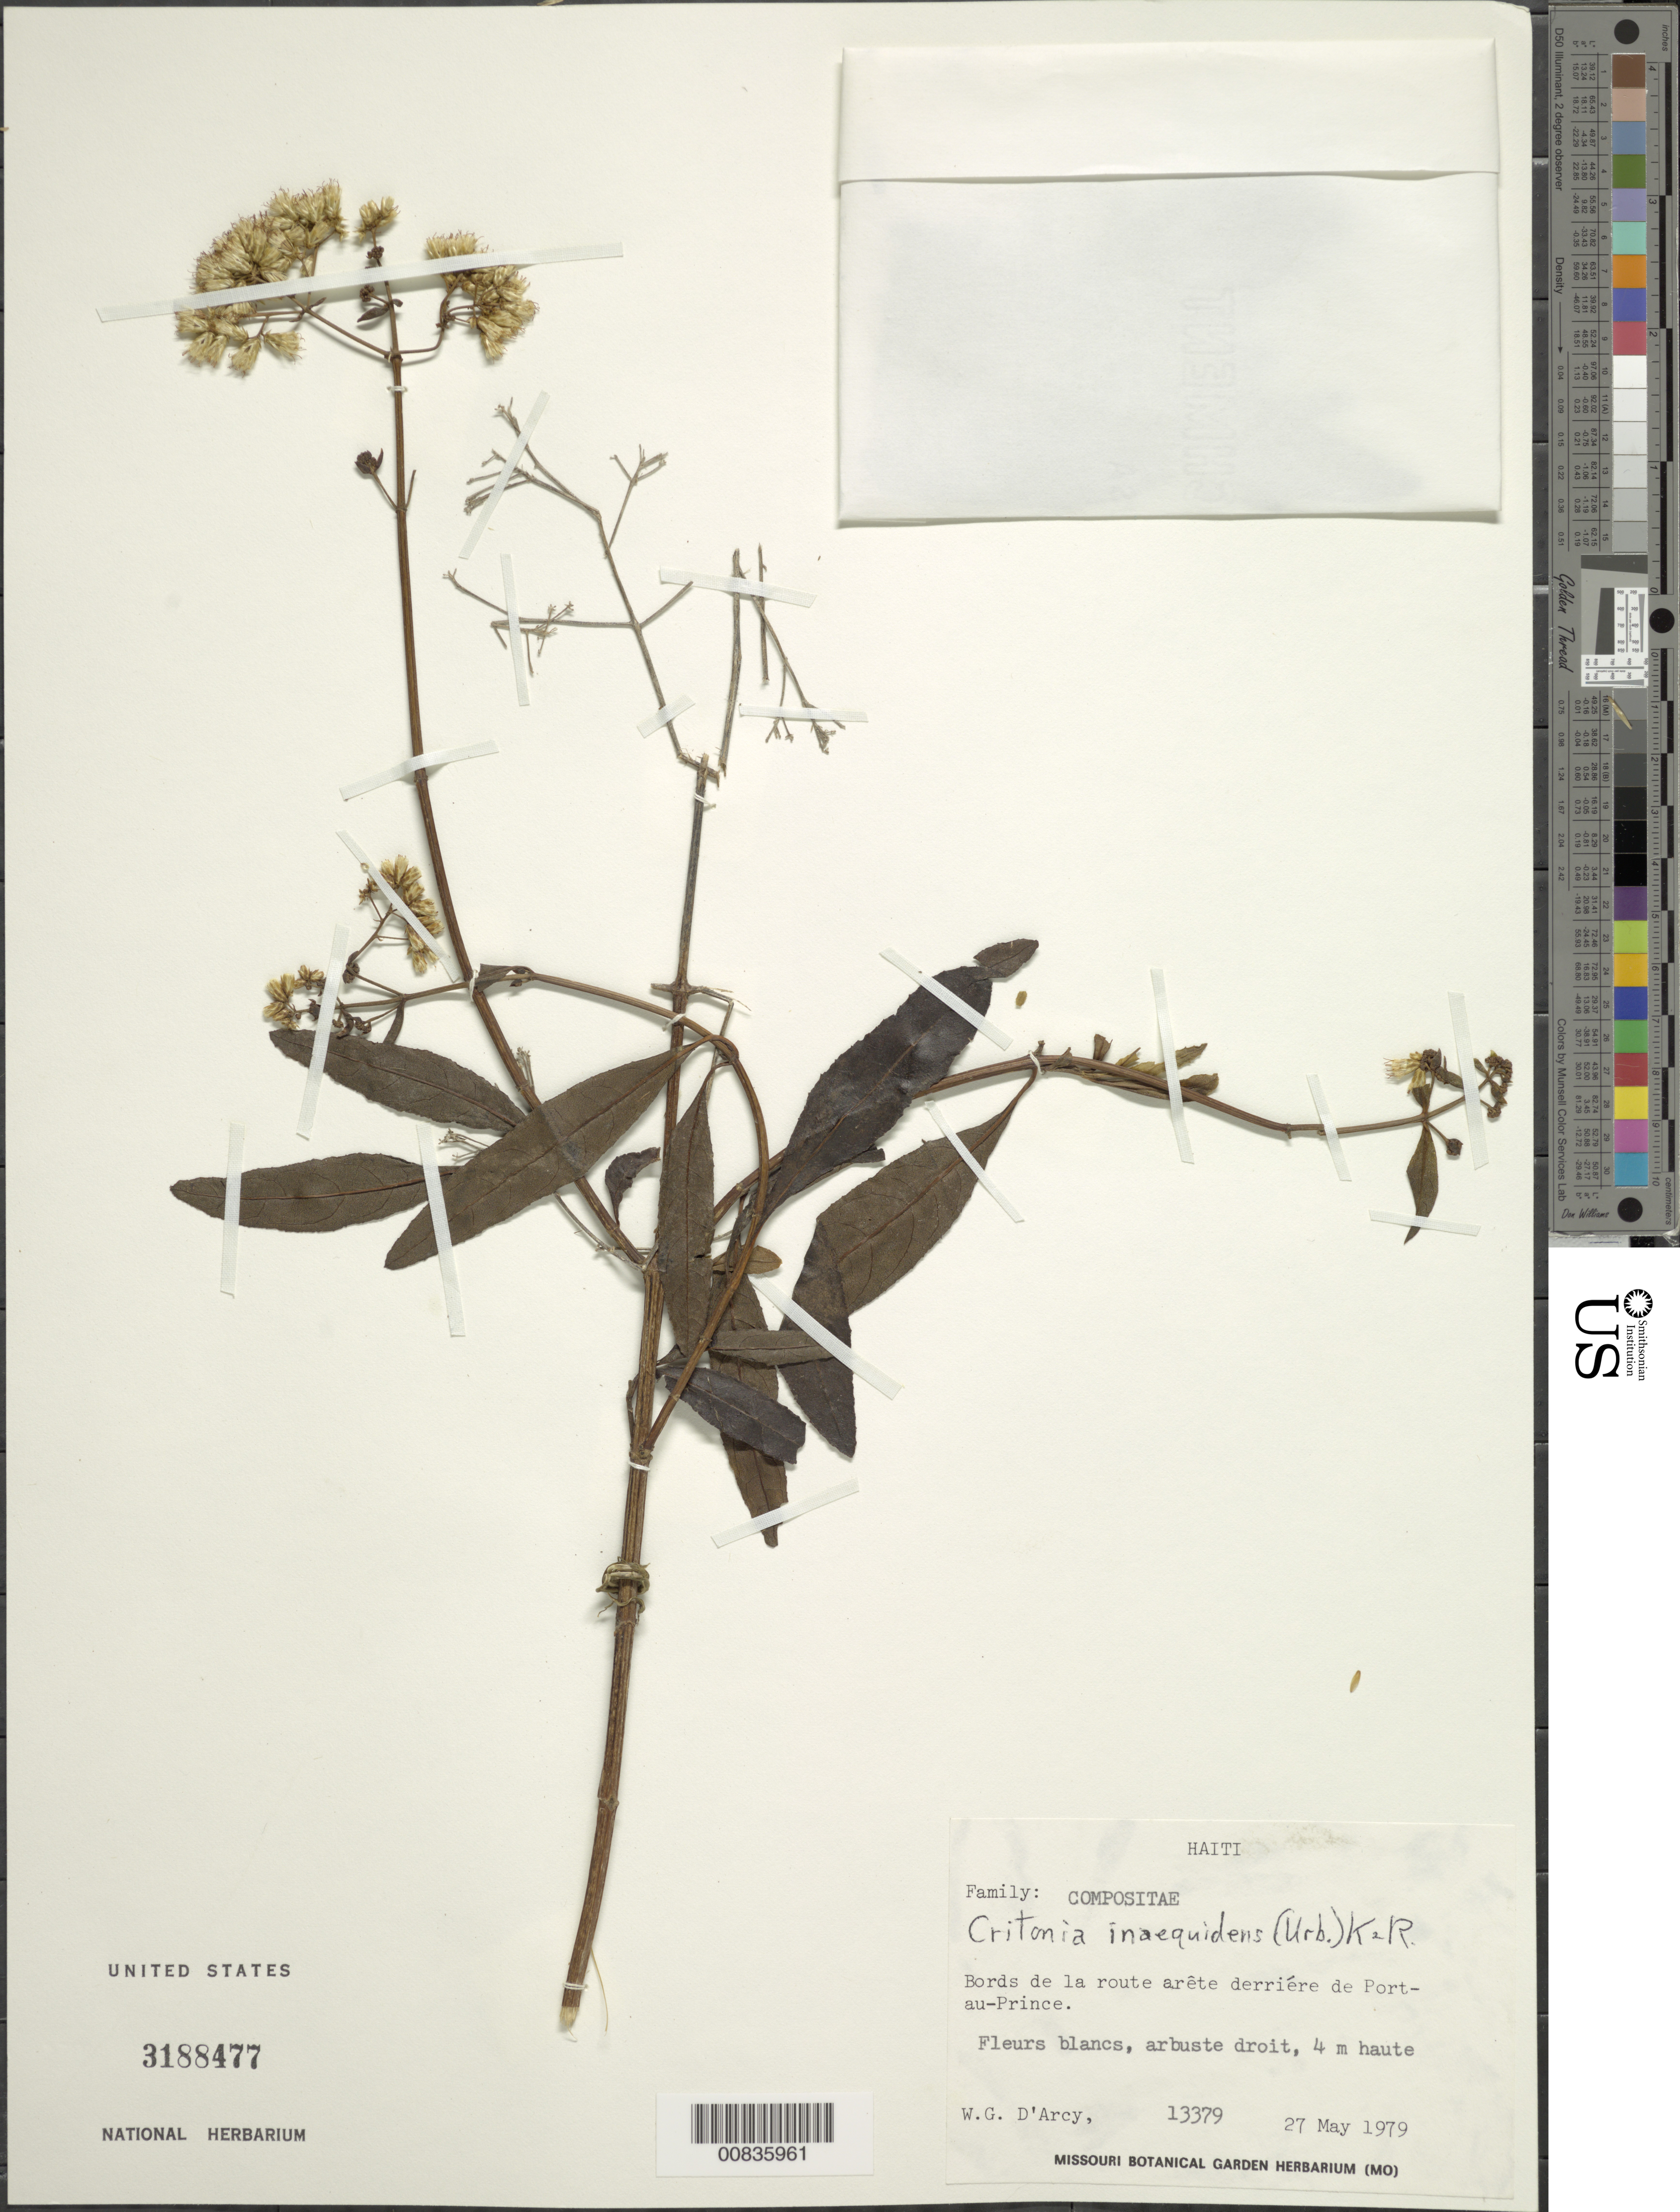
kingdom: Plantae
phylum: Tracheophyta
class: Magnoliopsida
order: Asterales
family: Asteraceae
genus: Critonia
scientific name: Critonia inaequidens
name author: (Urb.) R.M. King & H. Rob.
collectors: W. G. D'Arcy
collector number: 13379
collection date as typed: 27 May 1979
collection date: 1979-05-27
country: Haiti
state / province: Ouest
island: Hispaniola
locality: Bords de la route arête derriére de Port-au-Prince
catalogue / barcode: US 3188477